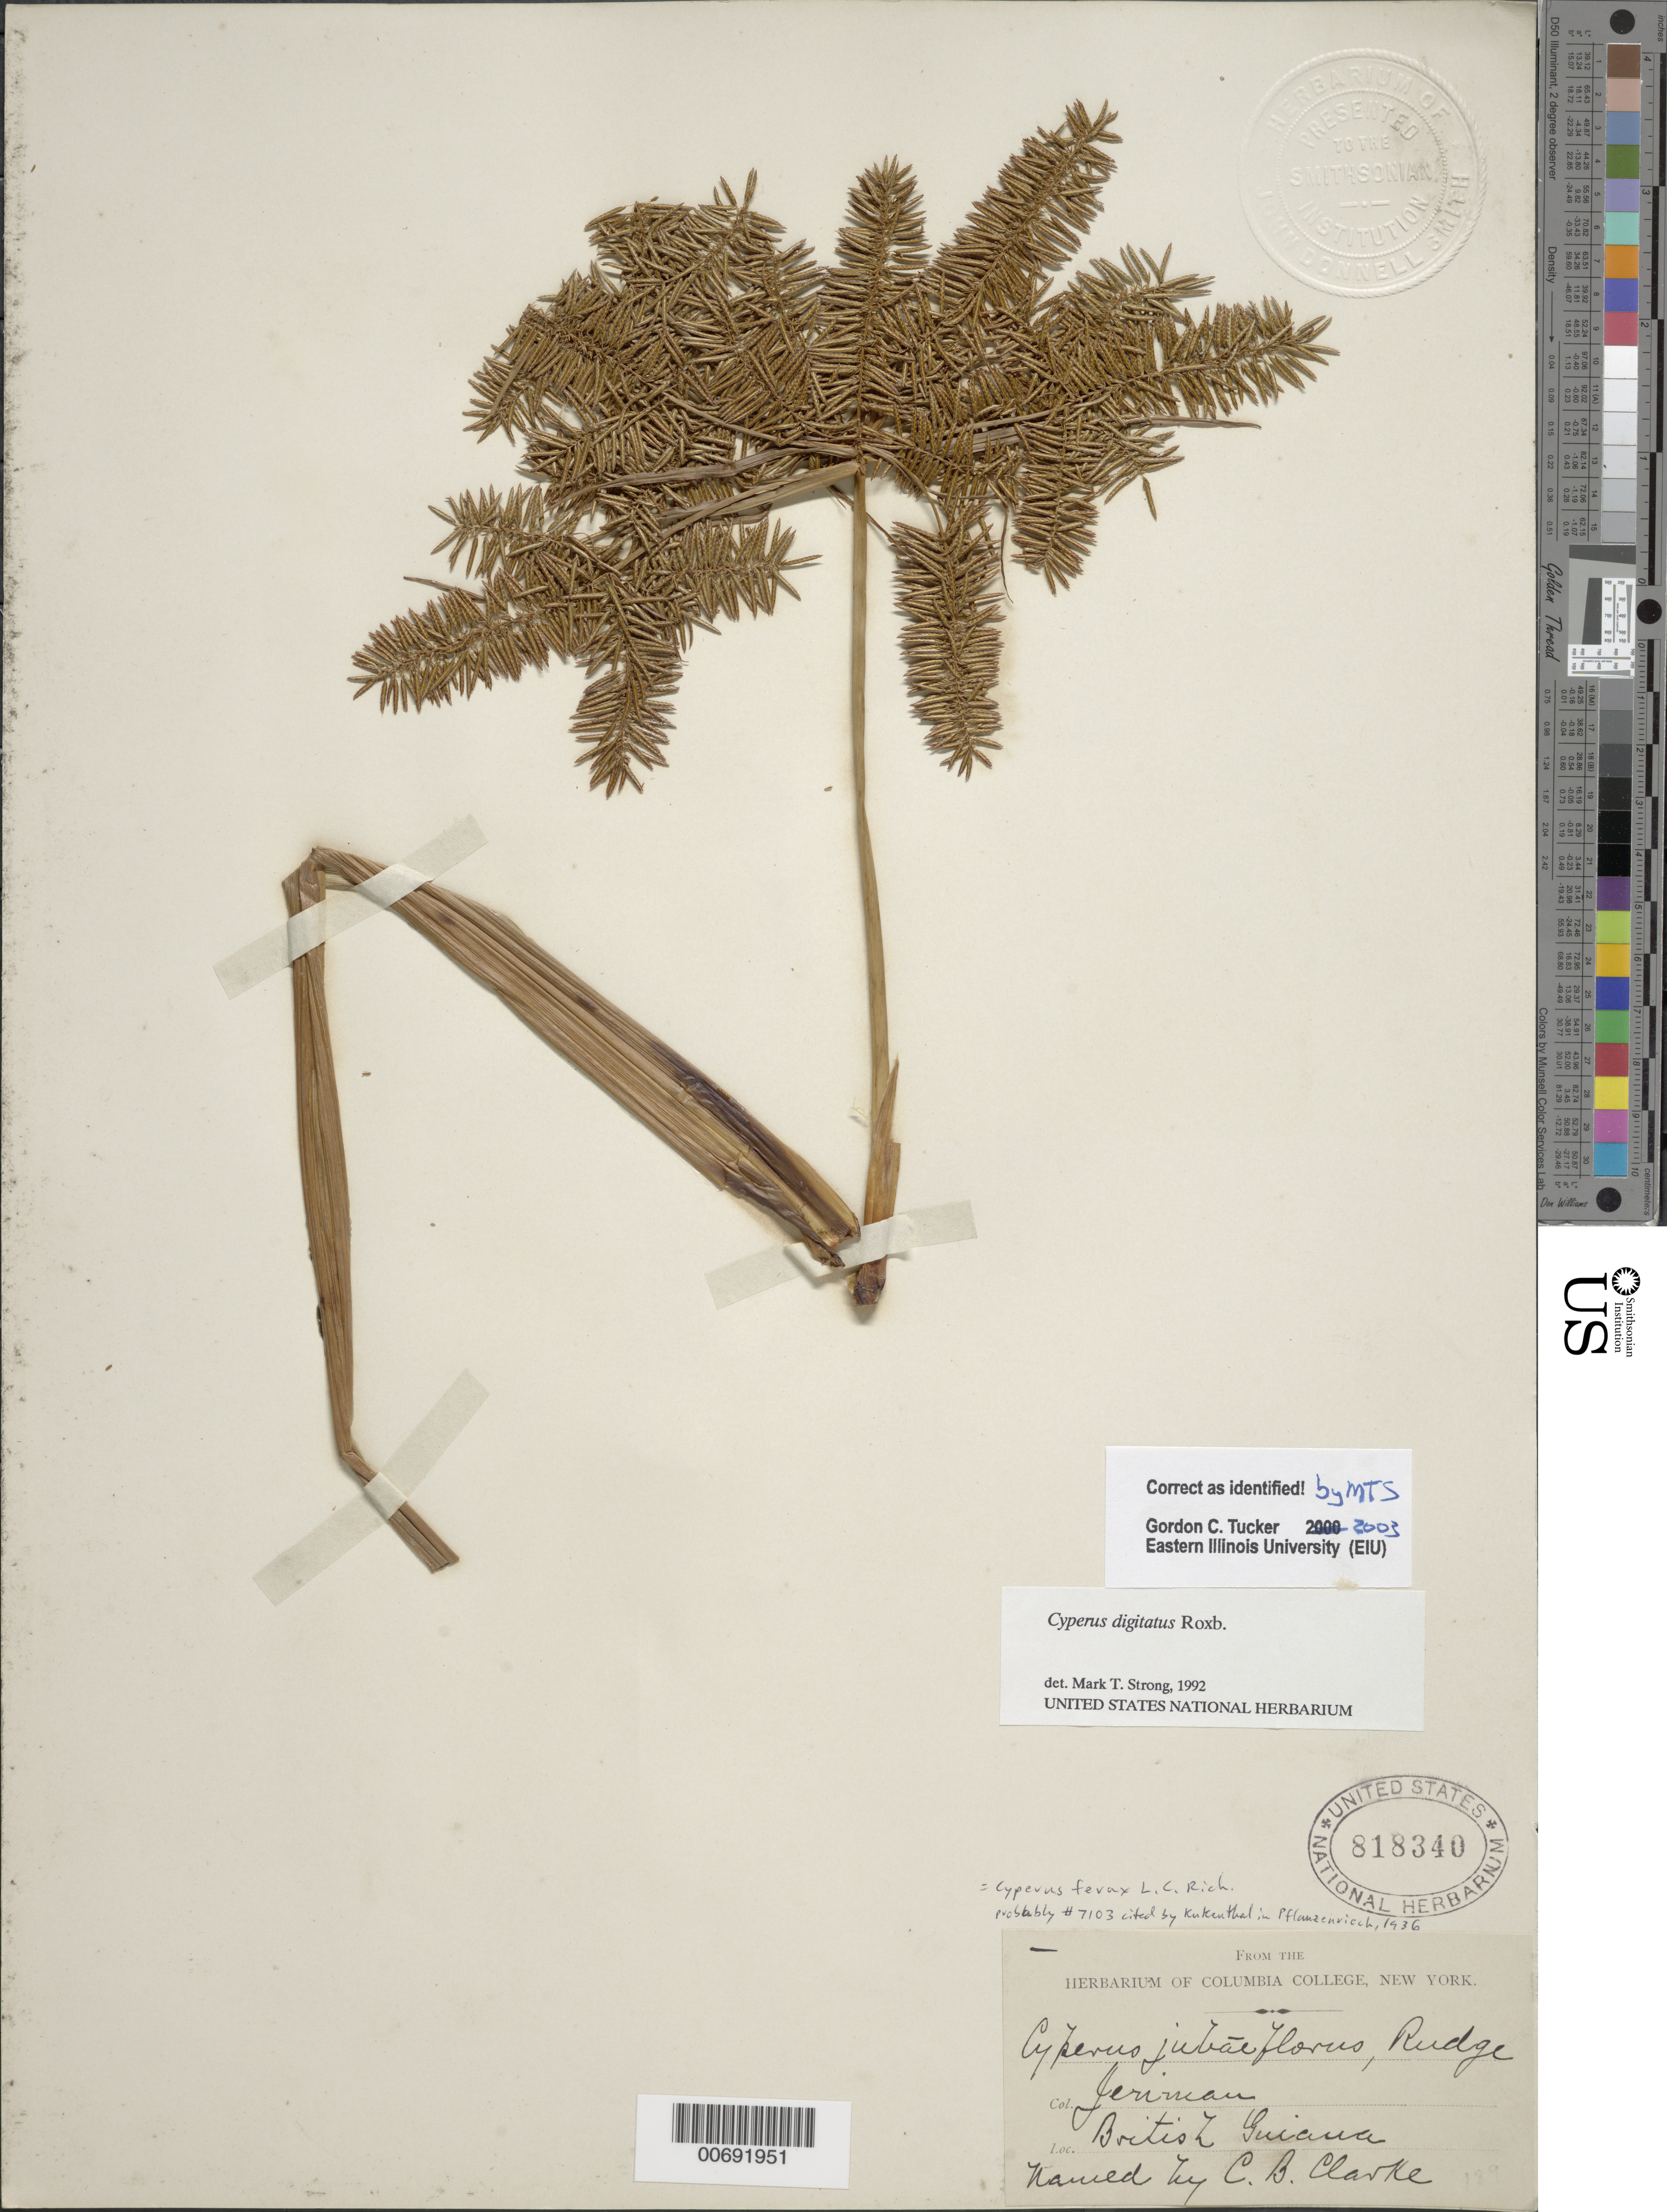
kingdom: Plantae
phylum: Tracheophyta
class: Liliopsida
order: Poales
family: Cyperaceae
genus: Cyperus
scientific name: Cyperus digitatus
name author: Roxb.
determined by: Tucker, G. C.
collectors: G. S. Jenman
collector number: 189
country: Guyana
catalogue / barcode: US 818340